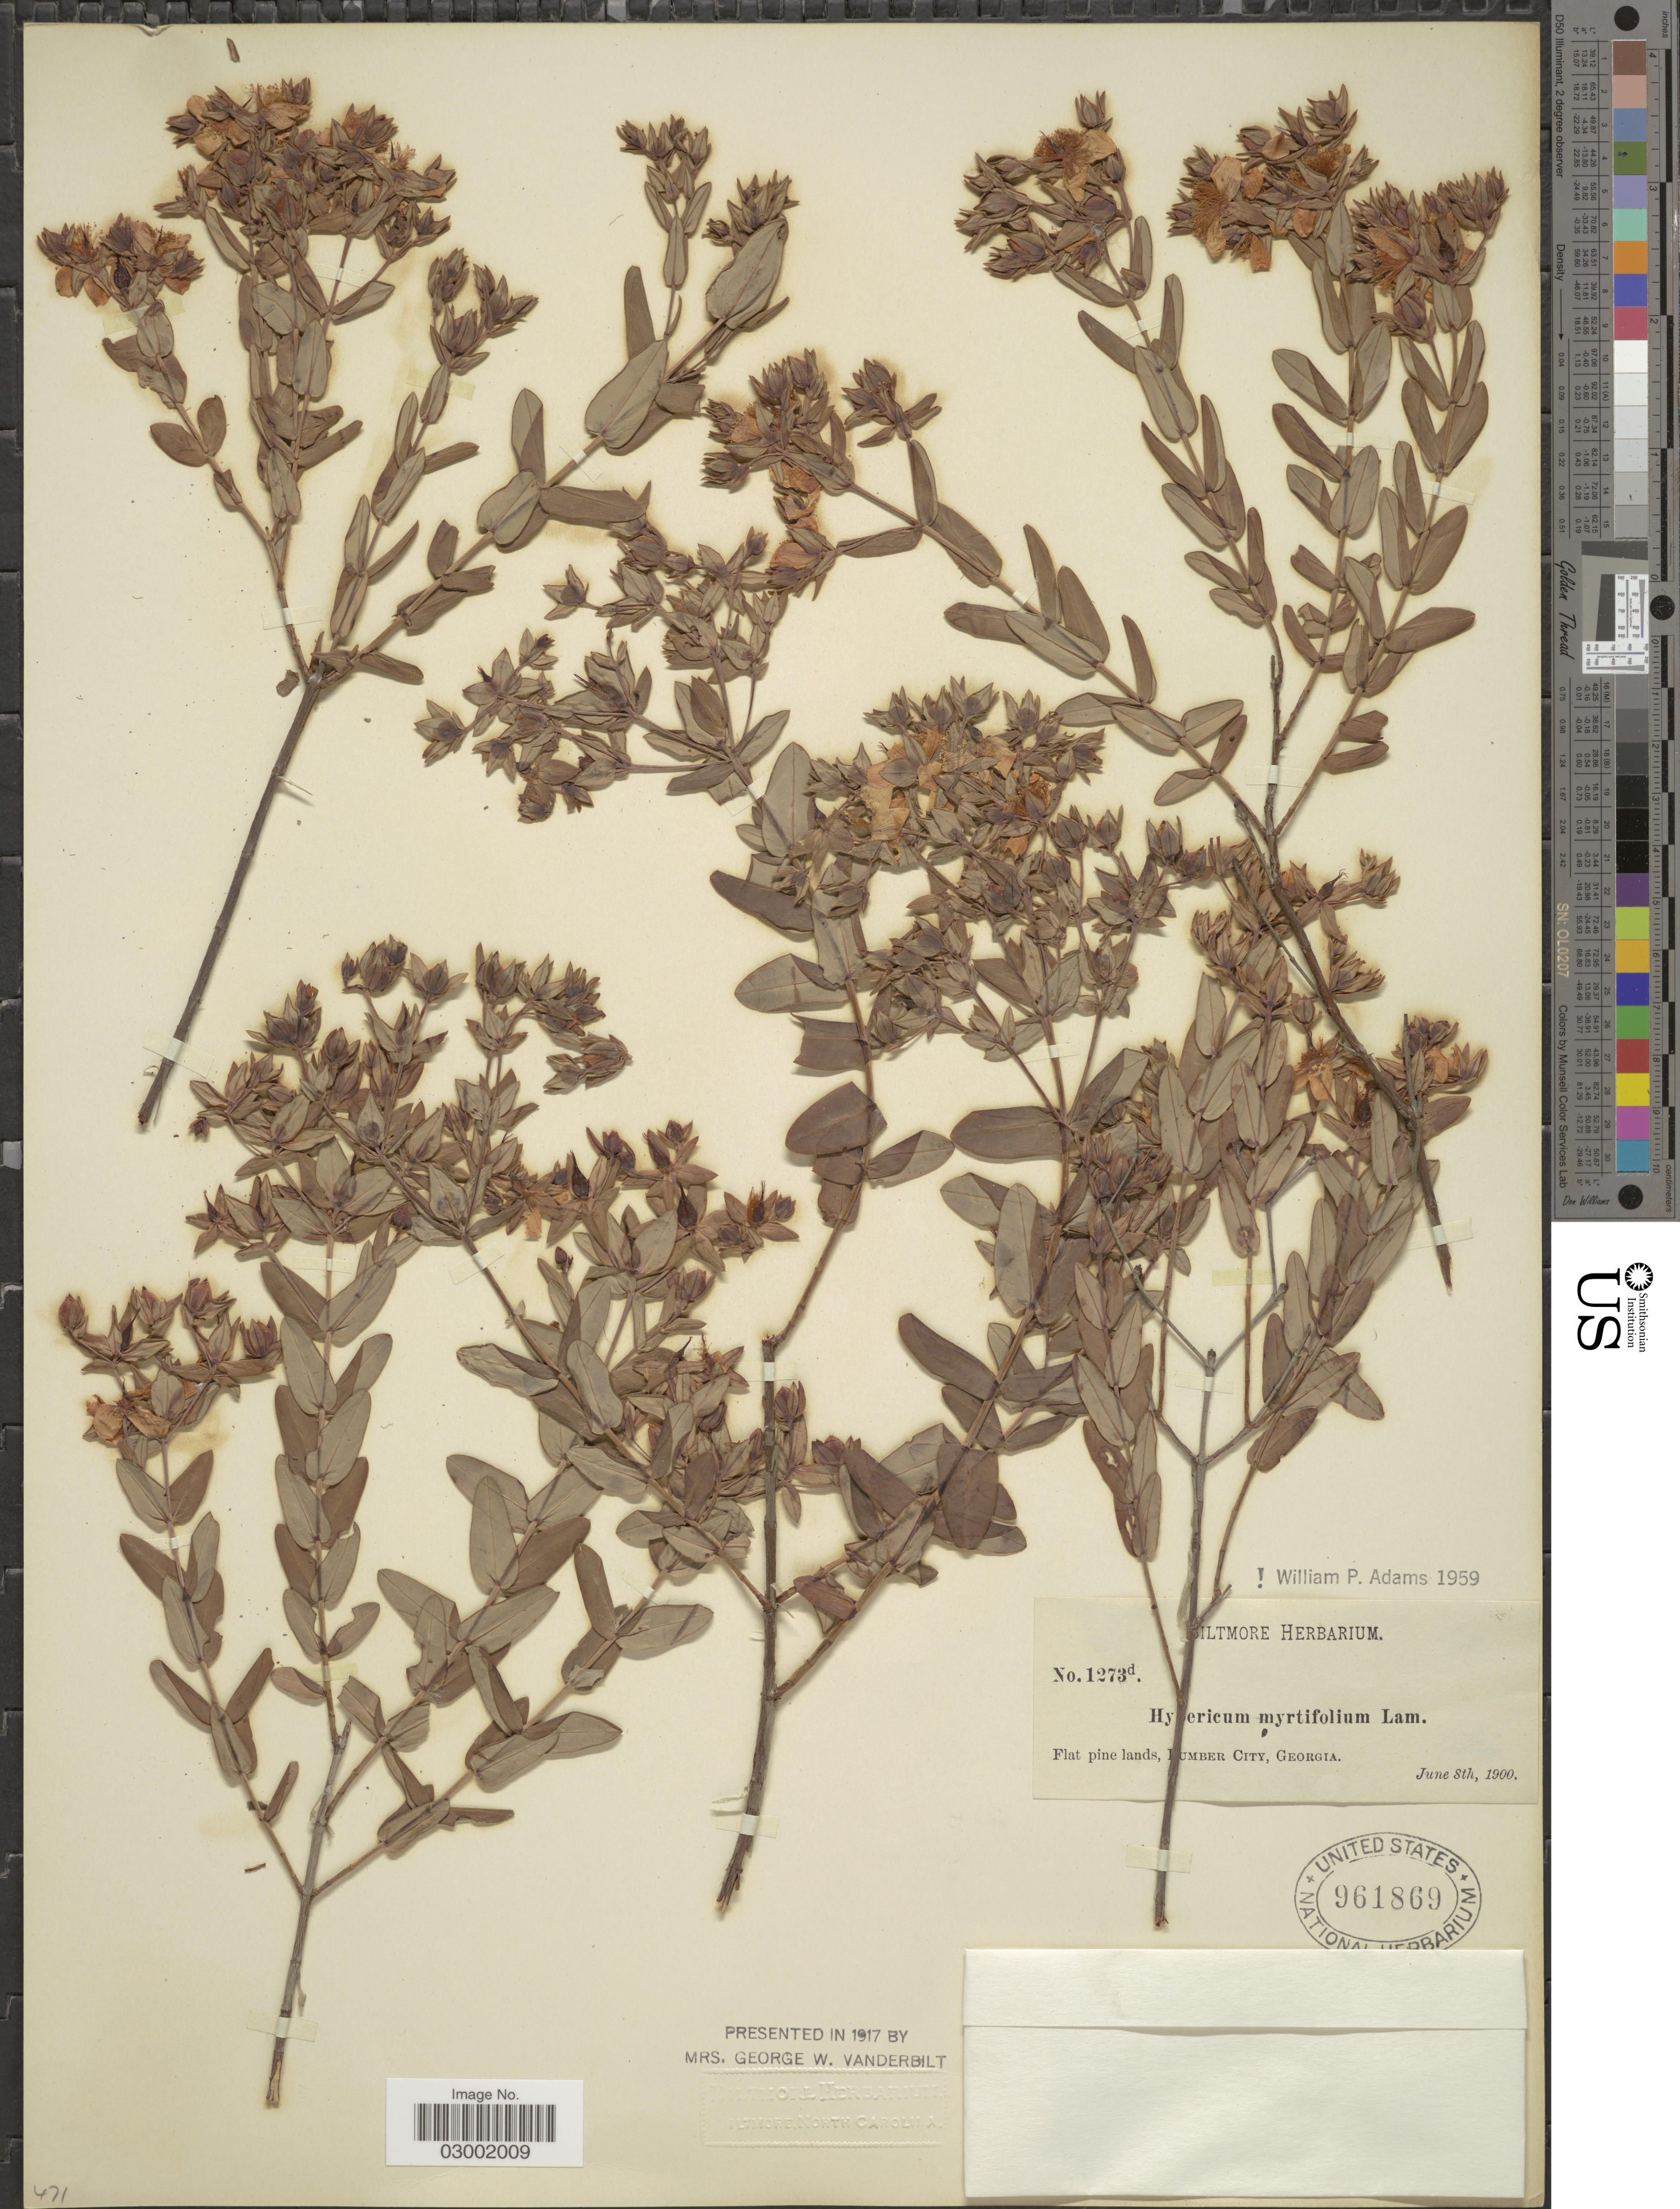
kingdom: Plantae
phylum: Tracheophyta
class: Magnoliopsida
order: Malpighiales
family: Hypericaceae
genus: Hypericum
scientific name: Hypericum myrtifolium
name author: Lam.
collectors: ex herb. Biltmore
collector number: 1273d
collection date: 1900-06-08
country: United States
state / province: Georgia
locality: Lumber City.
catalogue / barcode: US 961869